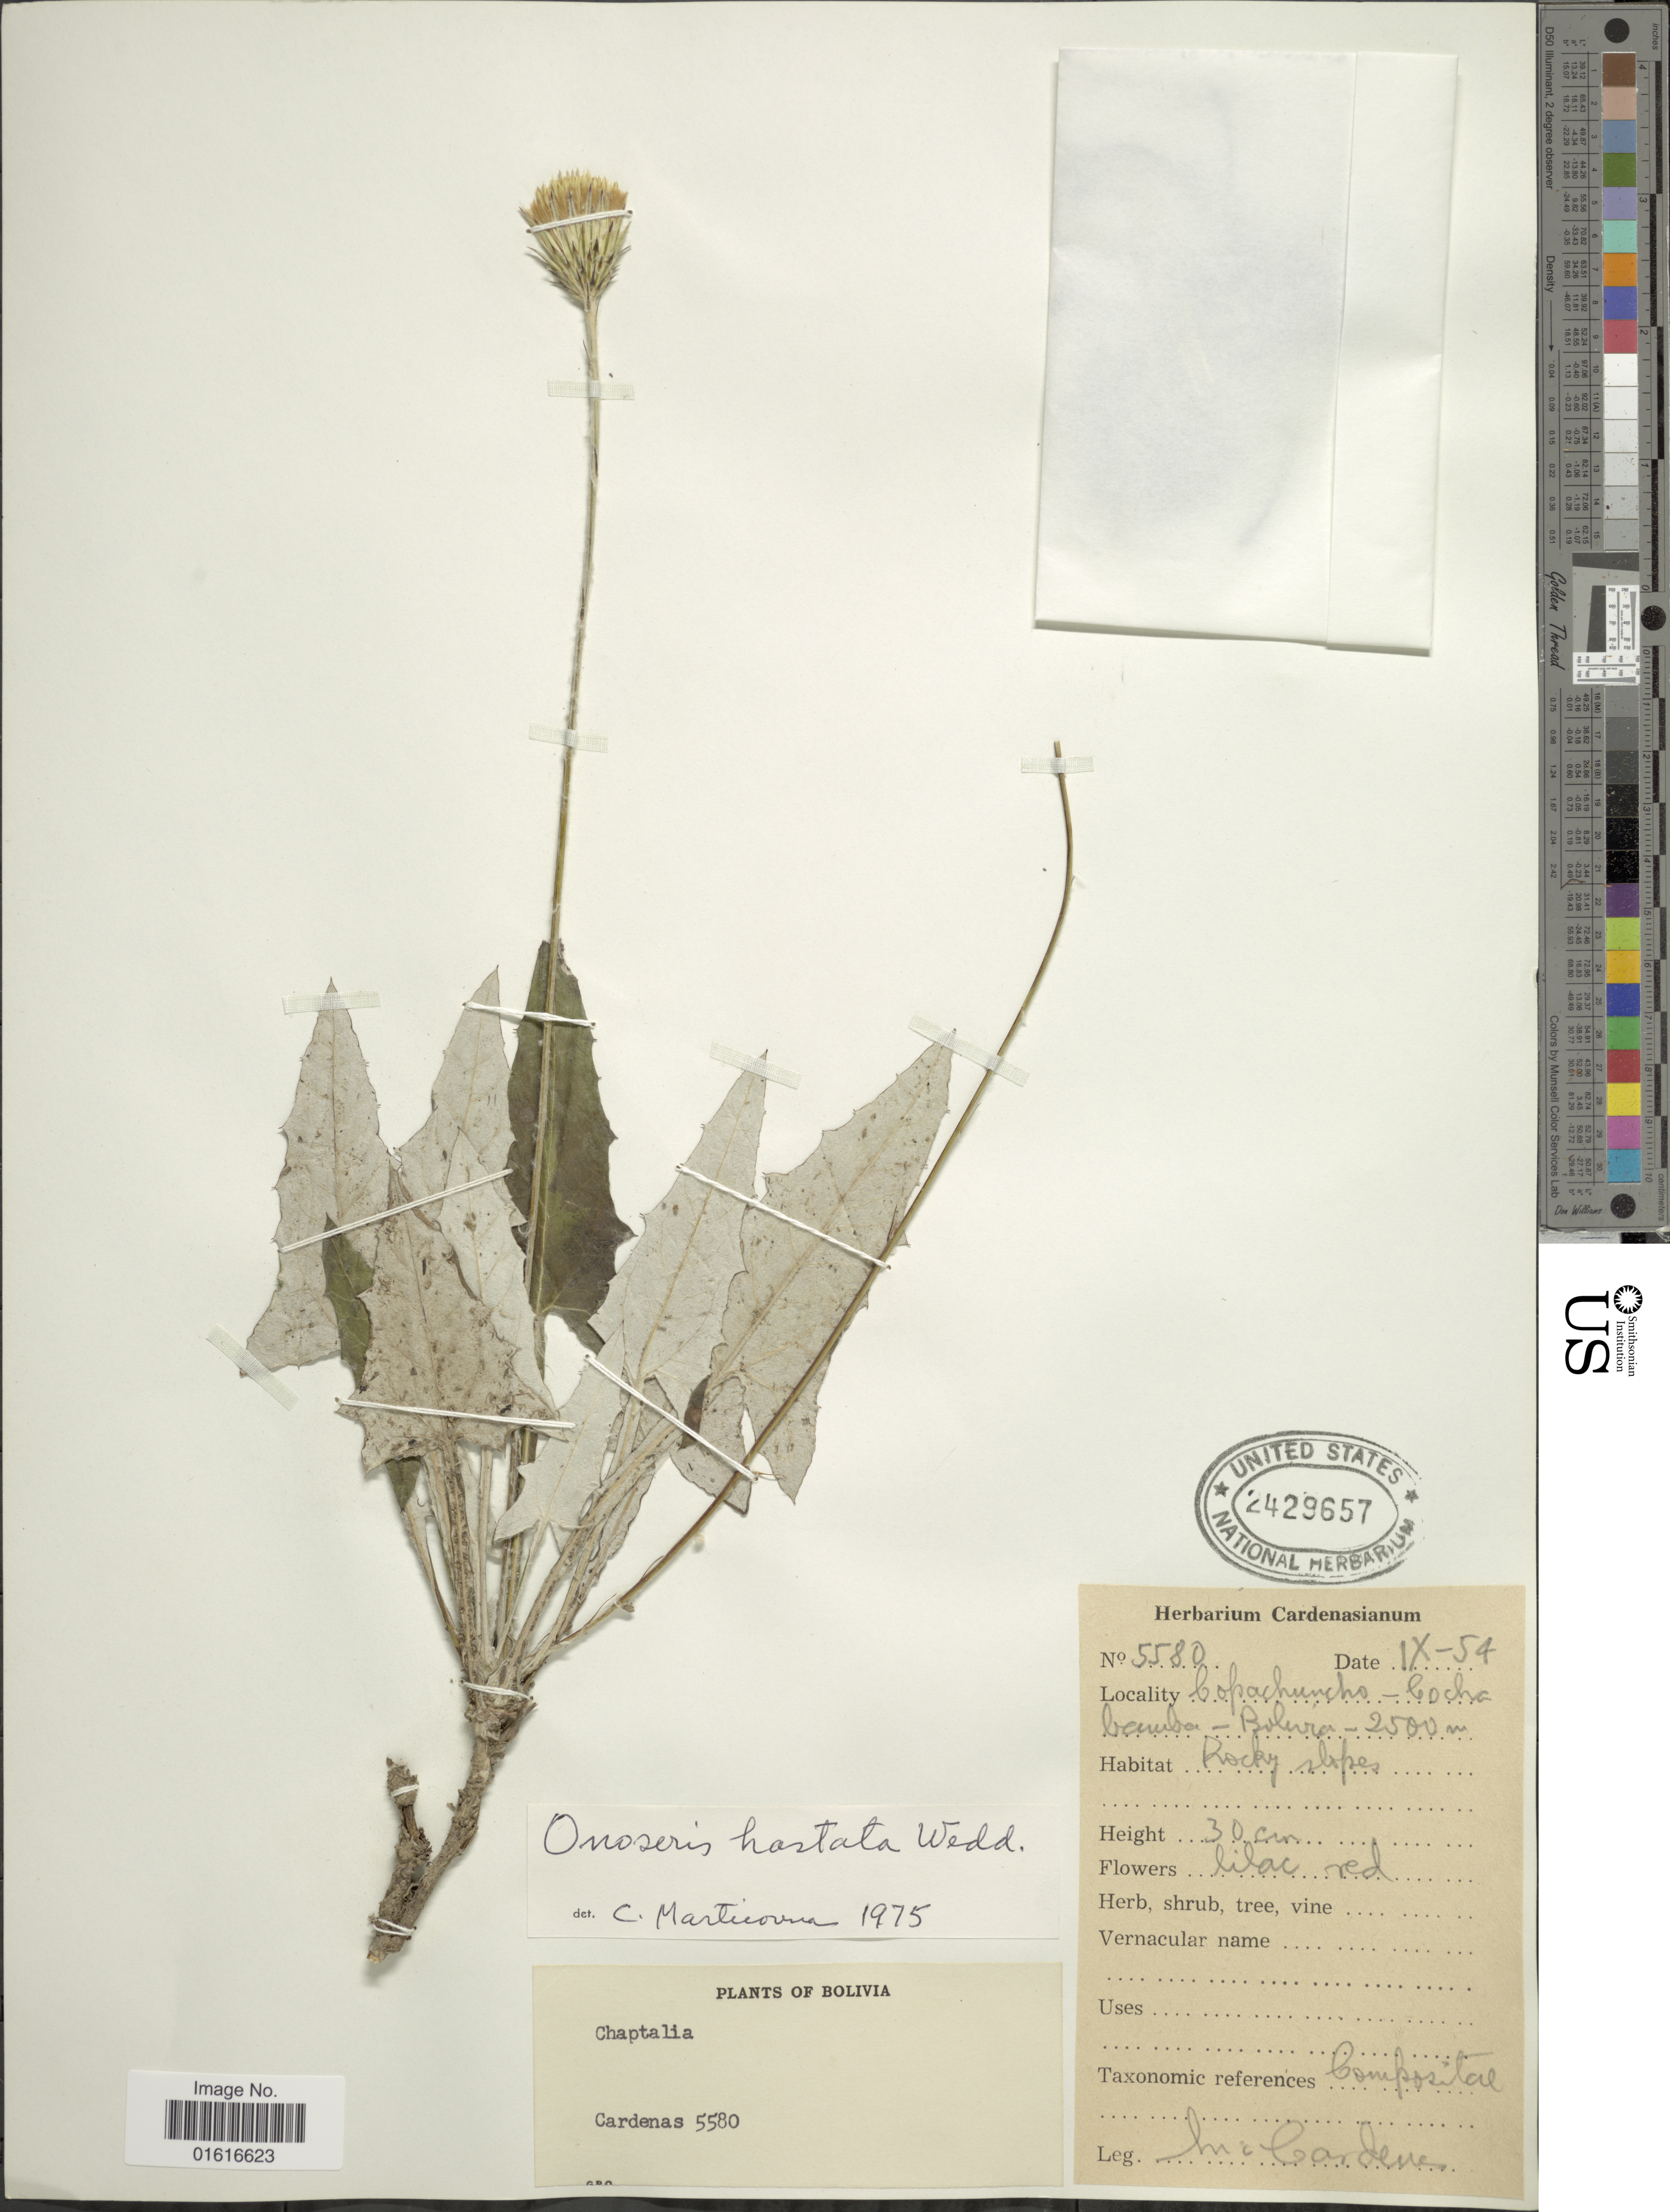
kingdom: Plantae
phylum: Tracheophyta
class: Magnoliopsida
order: Asterales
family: Asteraceae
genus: Onoseris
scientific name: Onoseris hastata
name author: Wedd.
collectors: M. Cárdenas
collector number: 5580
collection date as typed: Transcribed d/m/y: /9/54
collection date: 1954-09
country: Bolivia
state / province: Cochabamba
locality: Copachuncho-Cochabamba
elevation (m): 2500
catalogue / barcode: US 2429657